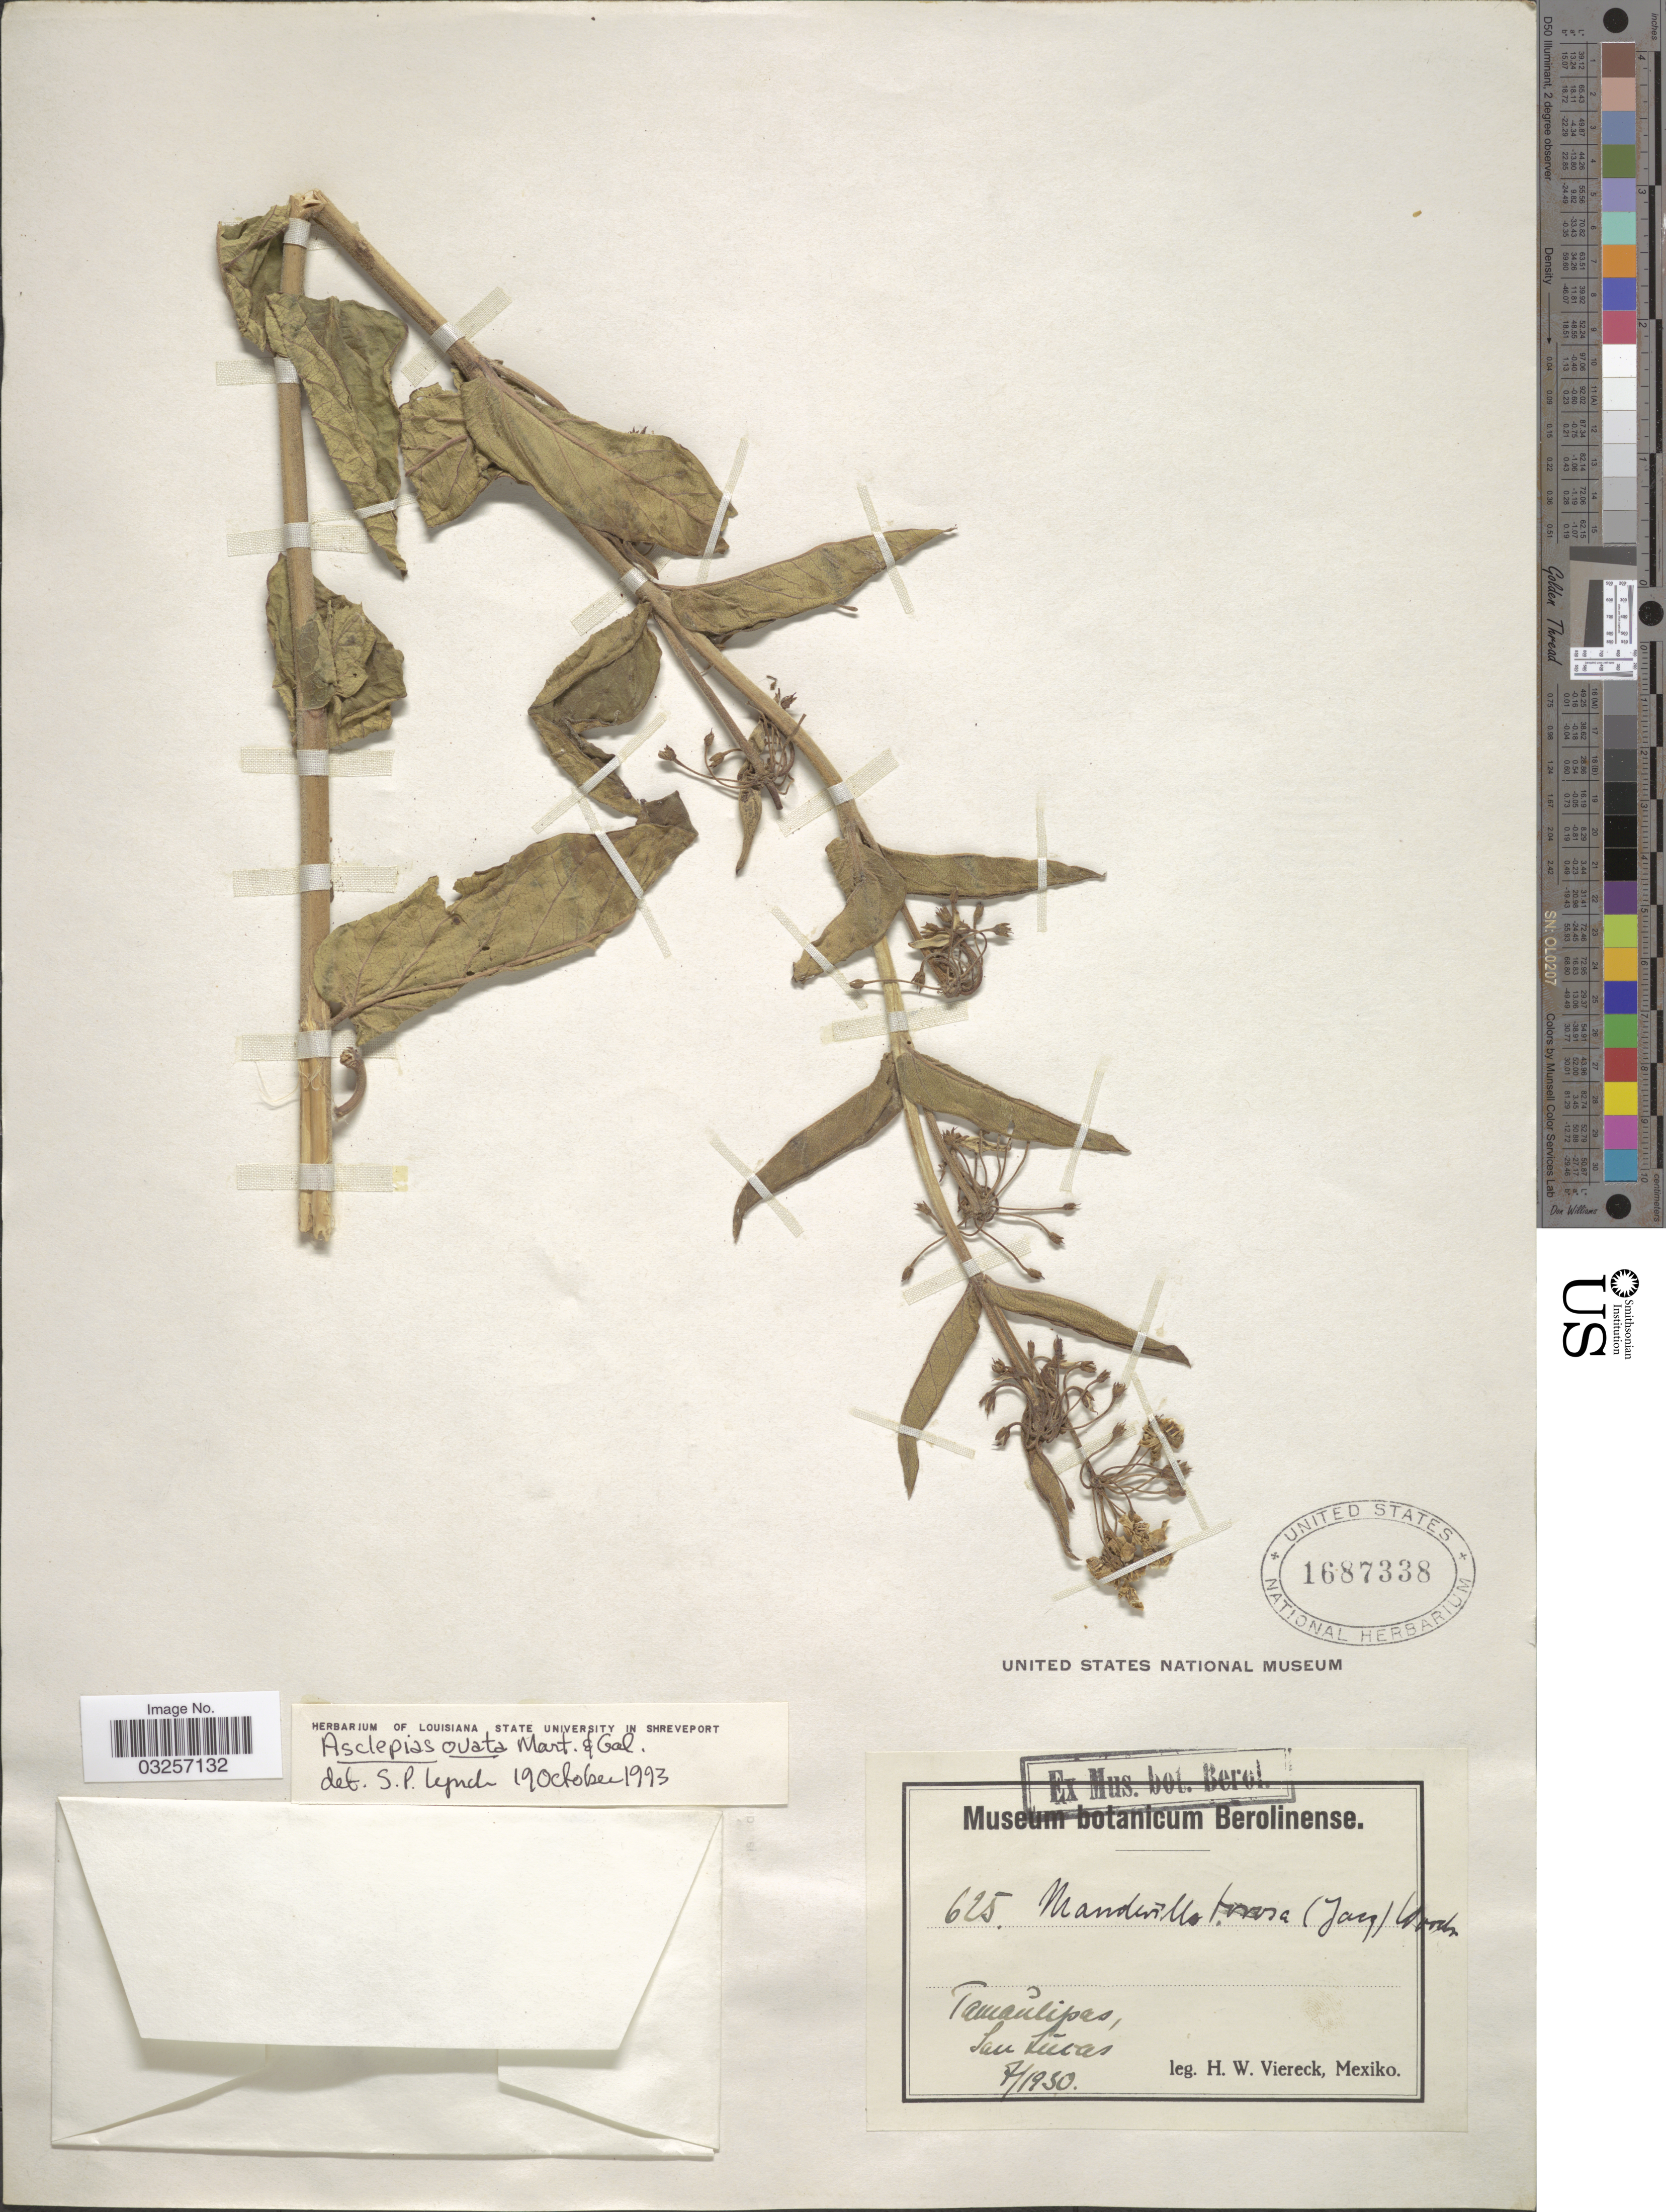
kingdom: Plantae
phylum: Tracheophyta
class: Magnoliopsida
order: Gentianales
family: Apocynaceae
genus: Asclepias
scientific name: Asclepias ovata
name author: M. Martens & Galeotti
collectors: H. W. Viereck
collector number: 625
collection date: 1930-07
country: Mexico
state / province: Tamaulipas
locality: San Lucas.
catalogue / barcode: US 1687338